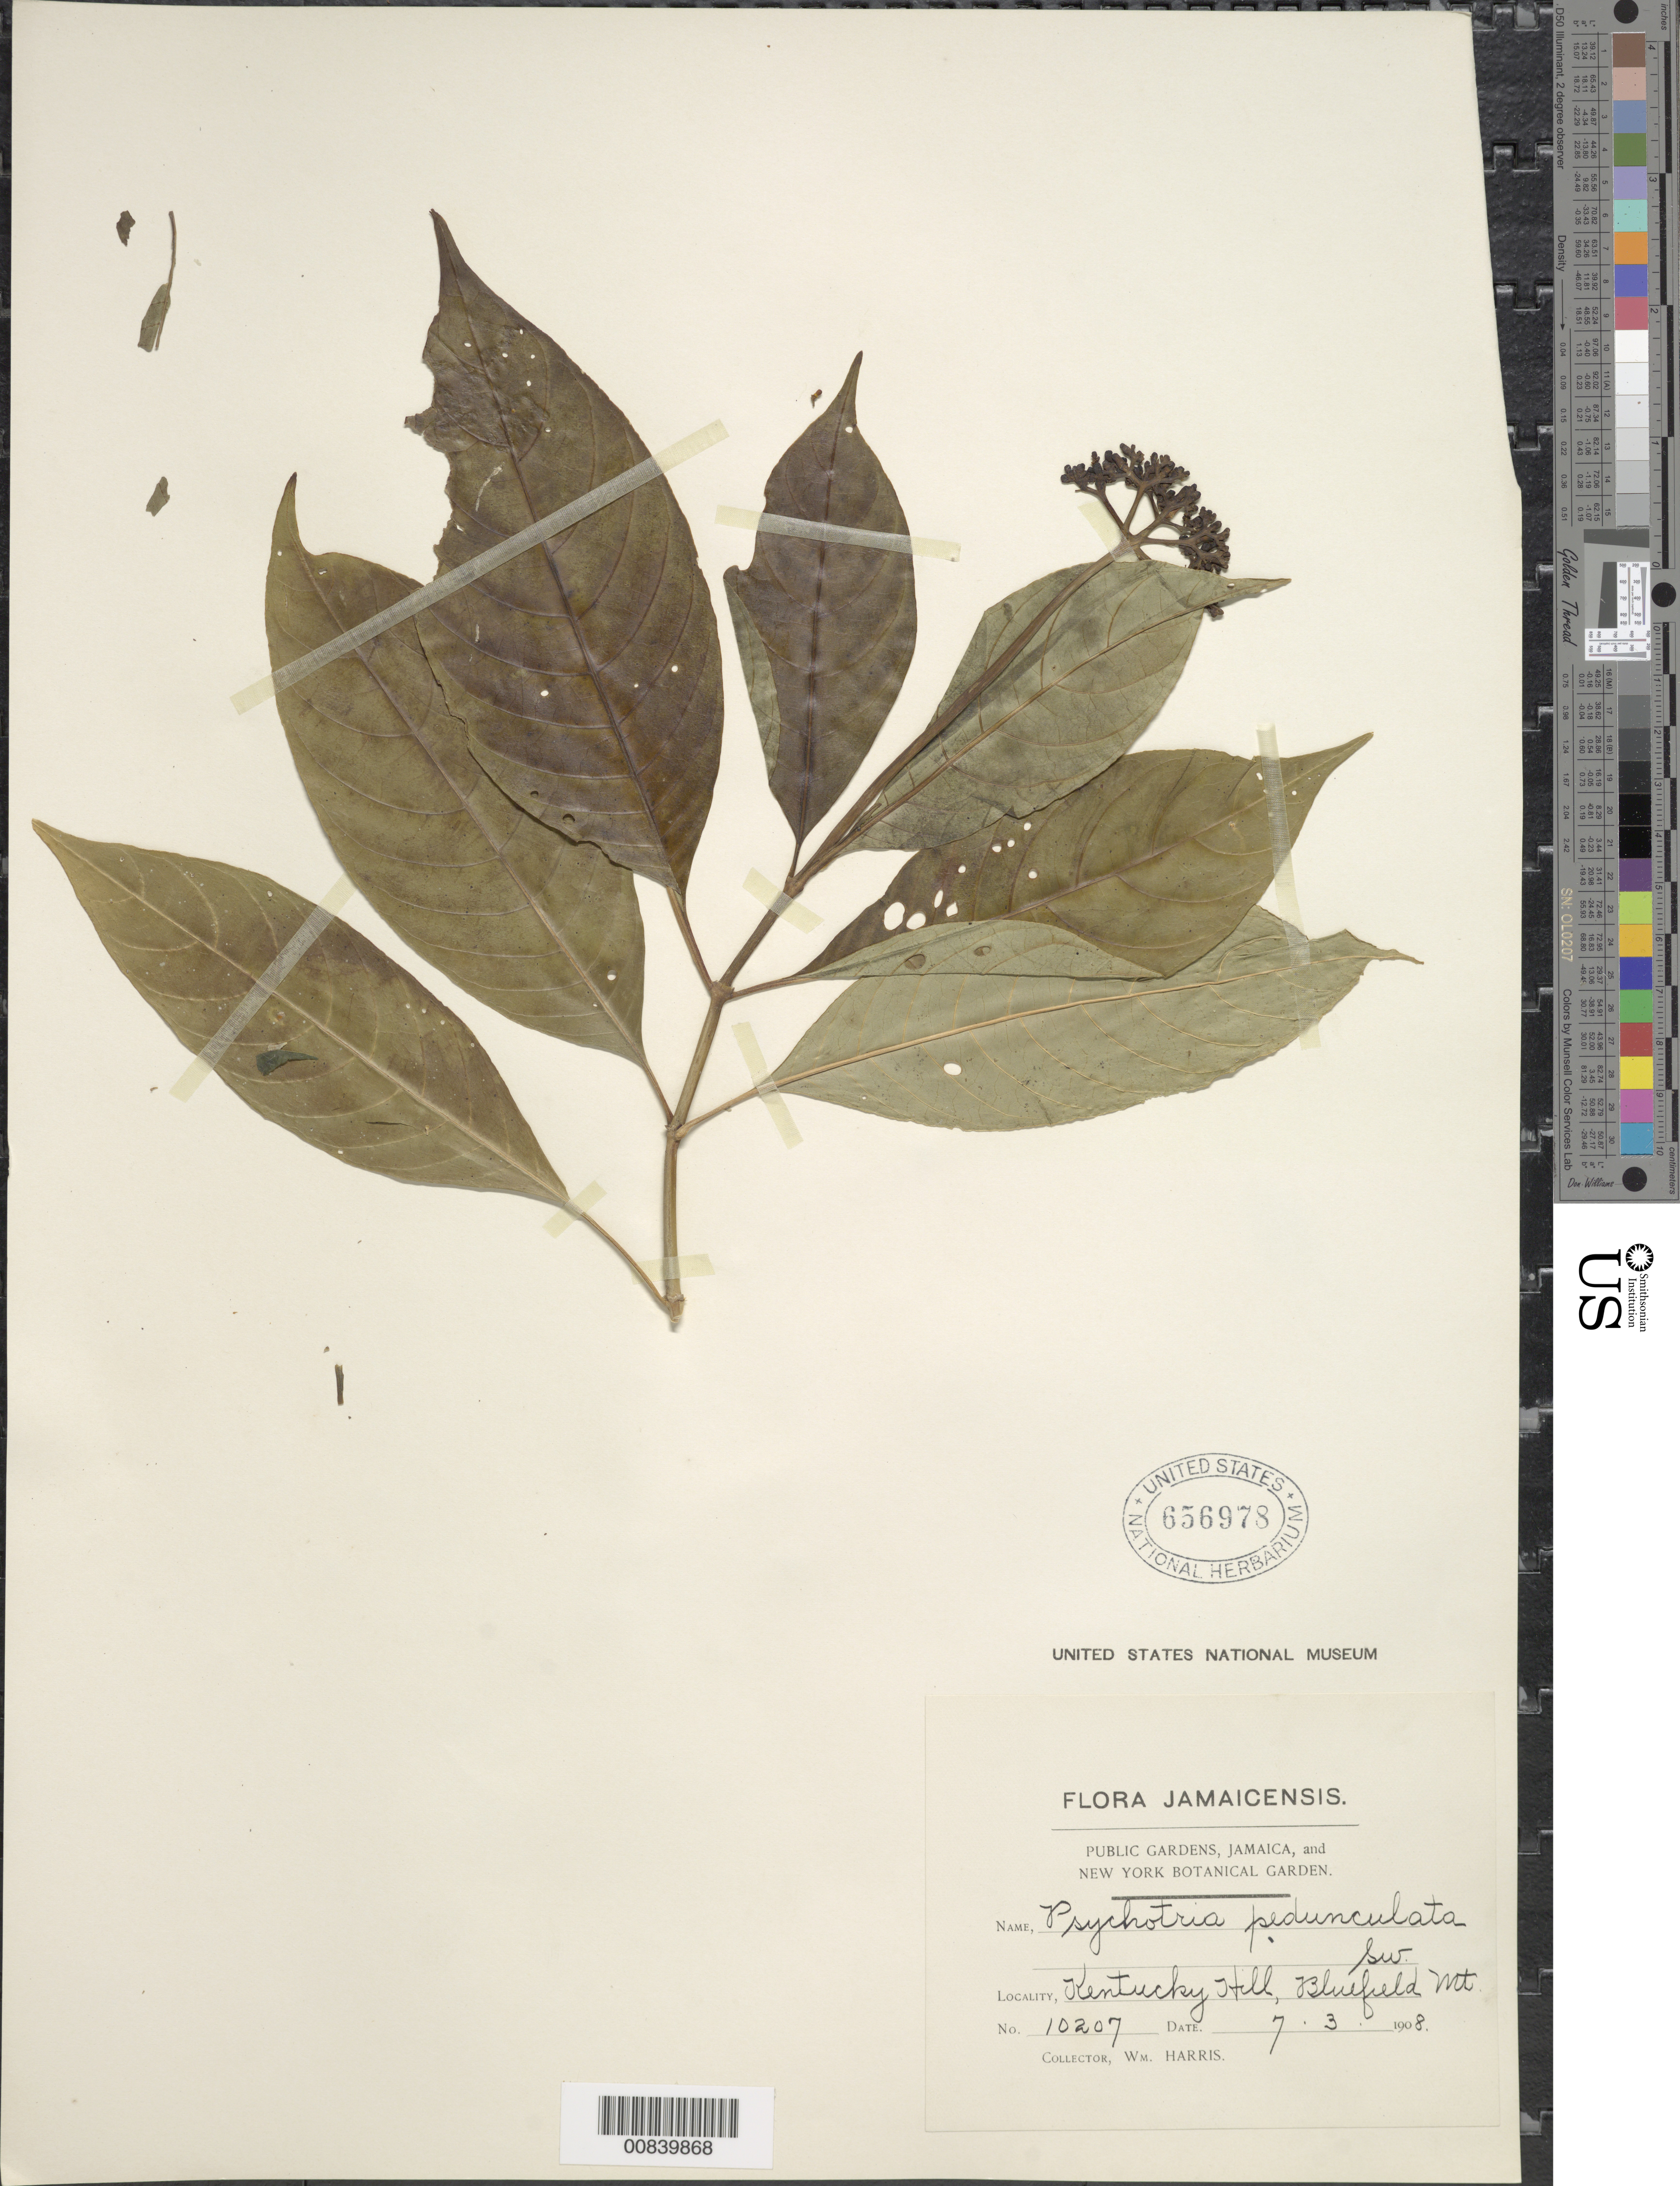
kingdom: Plantae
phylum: Tracheophyta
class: Magnoliopsida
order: Gentianales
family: Rubiaceae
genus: Psychotria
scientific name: Psychotria pendunculata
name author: Sw.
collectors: W. H. Harris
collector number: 10207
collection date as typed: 07 Mar 1908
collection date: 1908-03-07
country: Jamaica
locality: Kentucky Hill, Bluefield Mt.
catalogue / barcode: US 656978